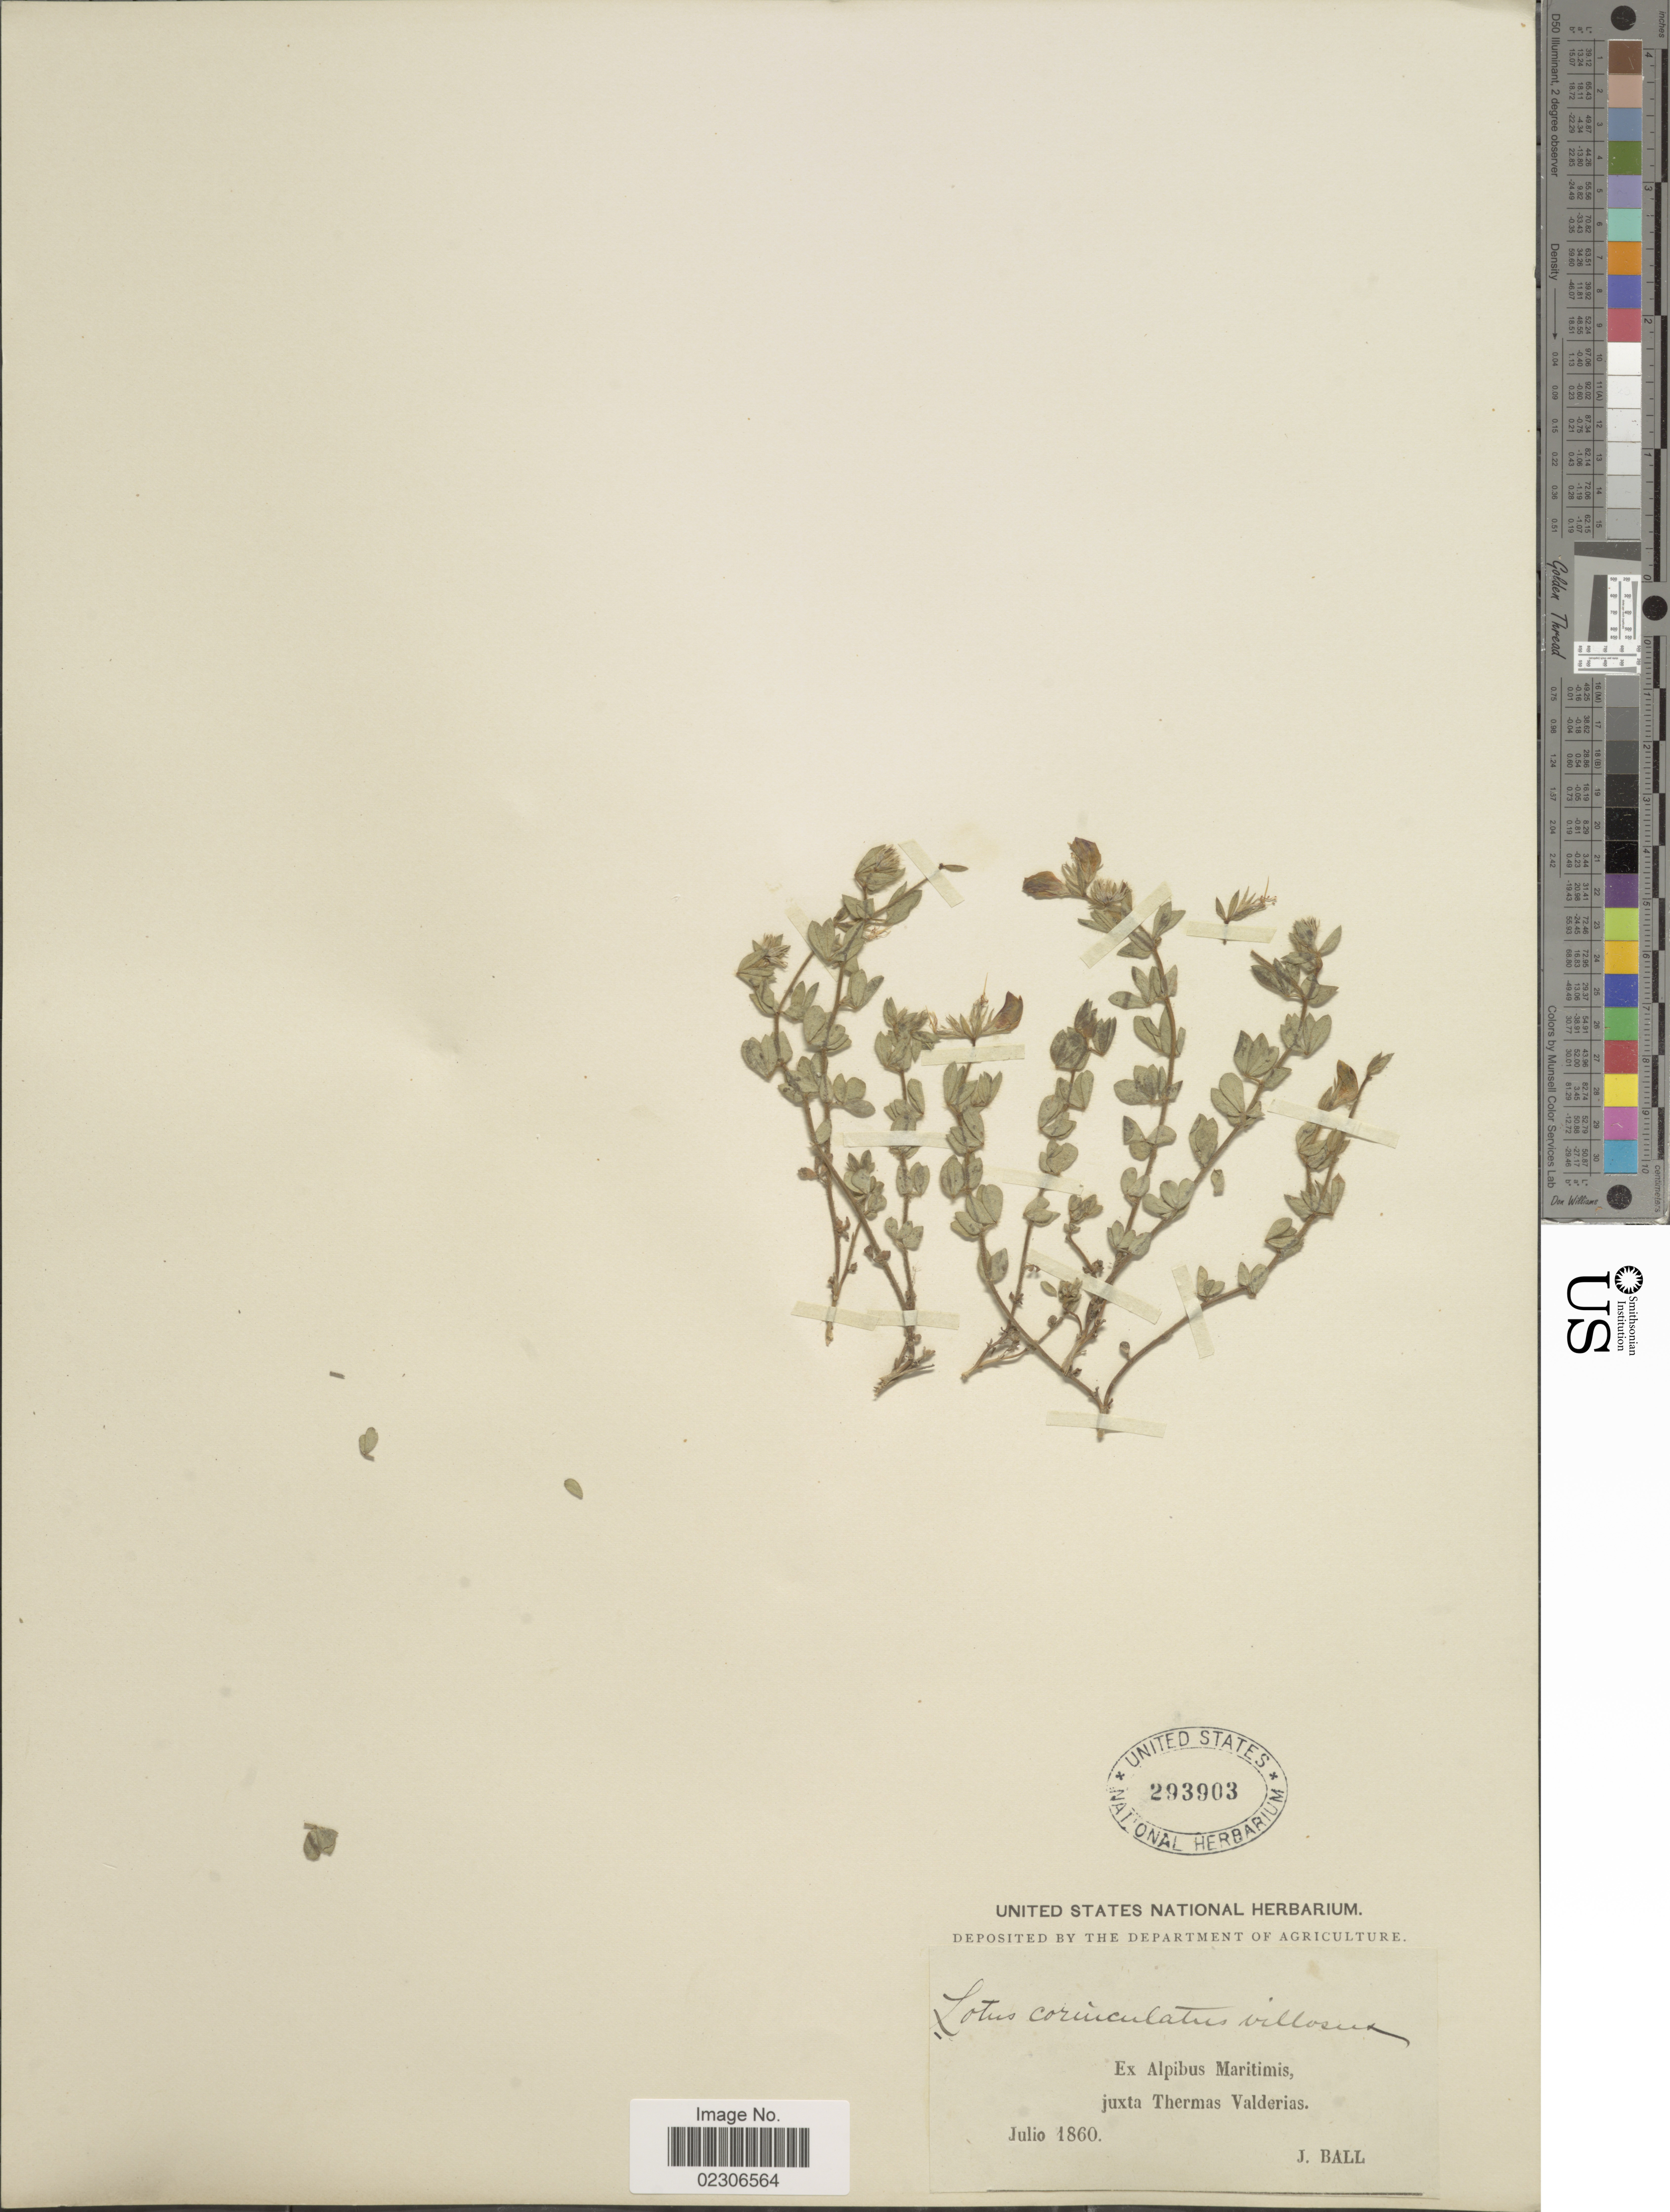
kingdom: Plantae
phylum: Tracheophyta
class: Magnoliopsida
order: Fabales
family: Fabaceae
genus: Lotus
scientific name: Lotus corniculatus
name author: L.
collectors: J. Ball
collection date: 1860-06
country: Spain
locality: Ex Alpibus Maritimis, juxta Thermas Valderias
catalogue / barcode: US 293903